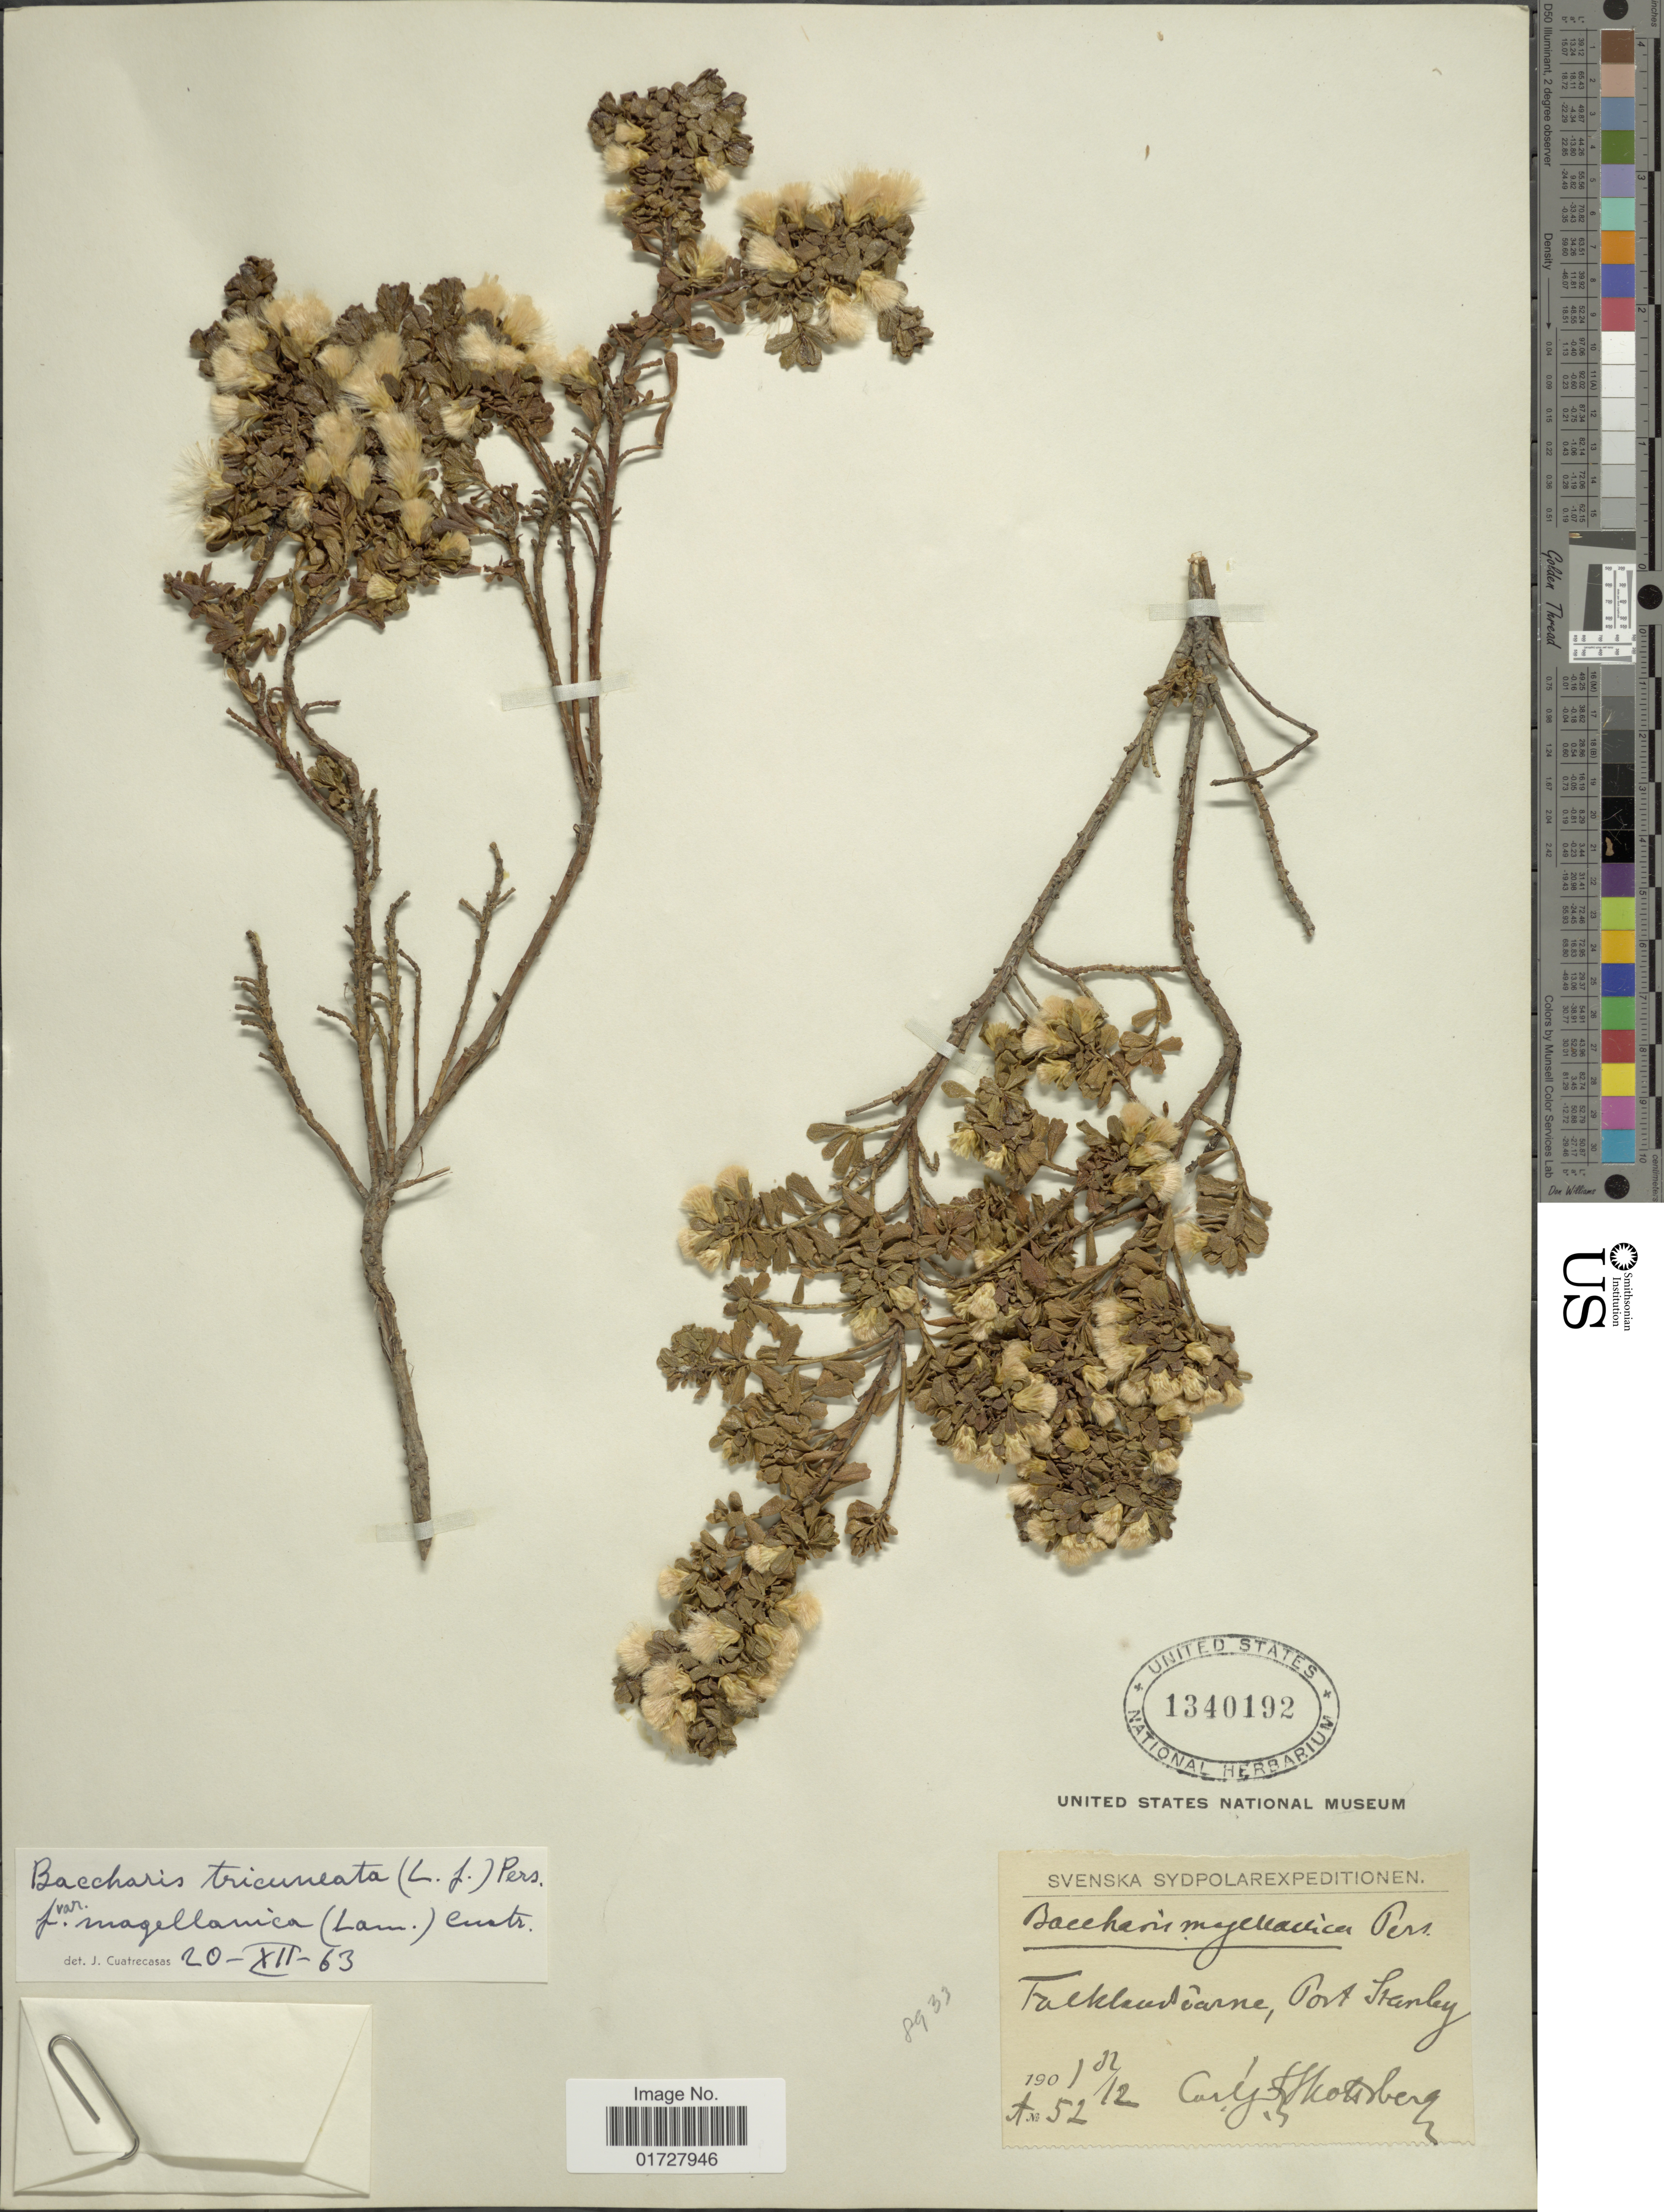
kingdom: Plantae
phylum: Tracheophyta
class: Magnoliopsida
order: Asterales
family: Asteraceae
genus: Baccharis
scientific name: Baccharis tricuneata var. magellanica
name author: (Lam.) Cuatrec.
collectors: C. Skotsberg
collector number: A52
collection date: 1901-02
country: Falkland Islands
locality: Falkland carne, Port Stanley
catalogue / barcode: US 1340192